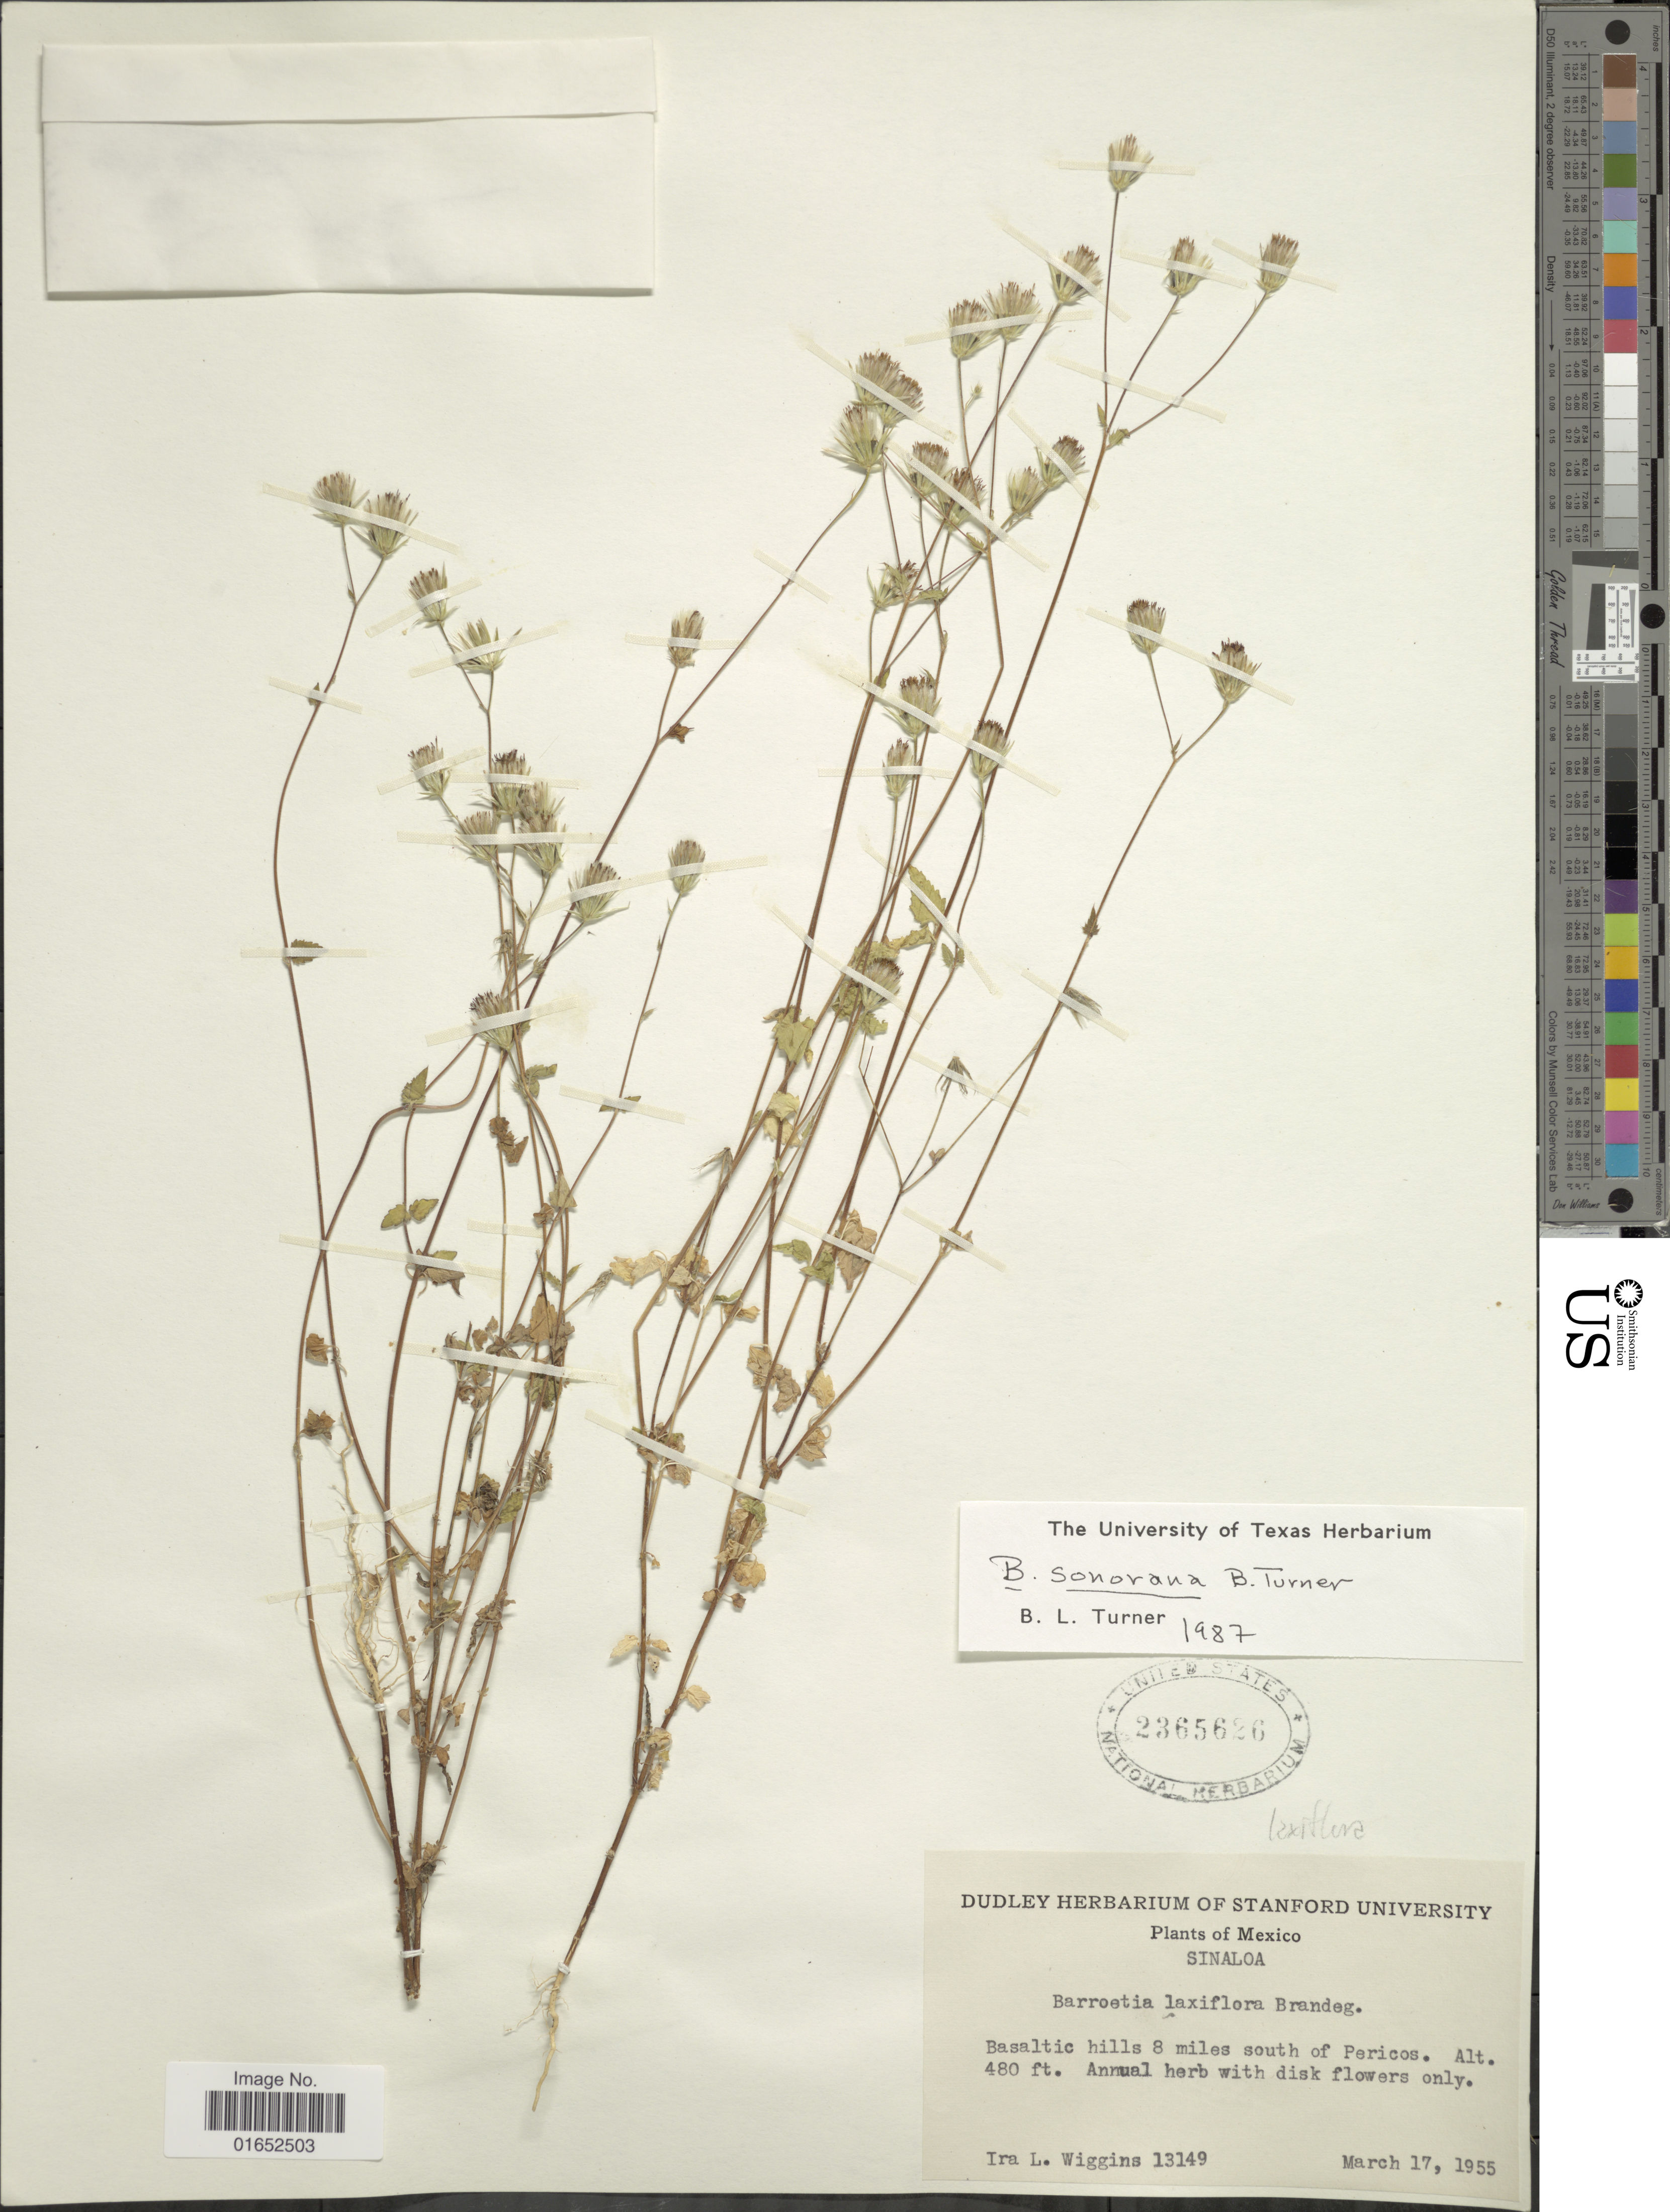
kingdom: Plantae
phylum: Tracheophyta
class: Magnoliopsida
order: Asterales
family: Asteraceae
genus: Barroetea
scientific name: Barroetea sonorae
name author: B.L. Turner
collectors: I. L. Wiggins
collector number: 13149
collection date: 1955-03-17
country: Mexico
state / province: Sinaloa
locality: Basaltic hills 8 miles south of Pericos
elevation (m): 146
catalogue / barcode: US 2365626